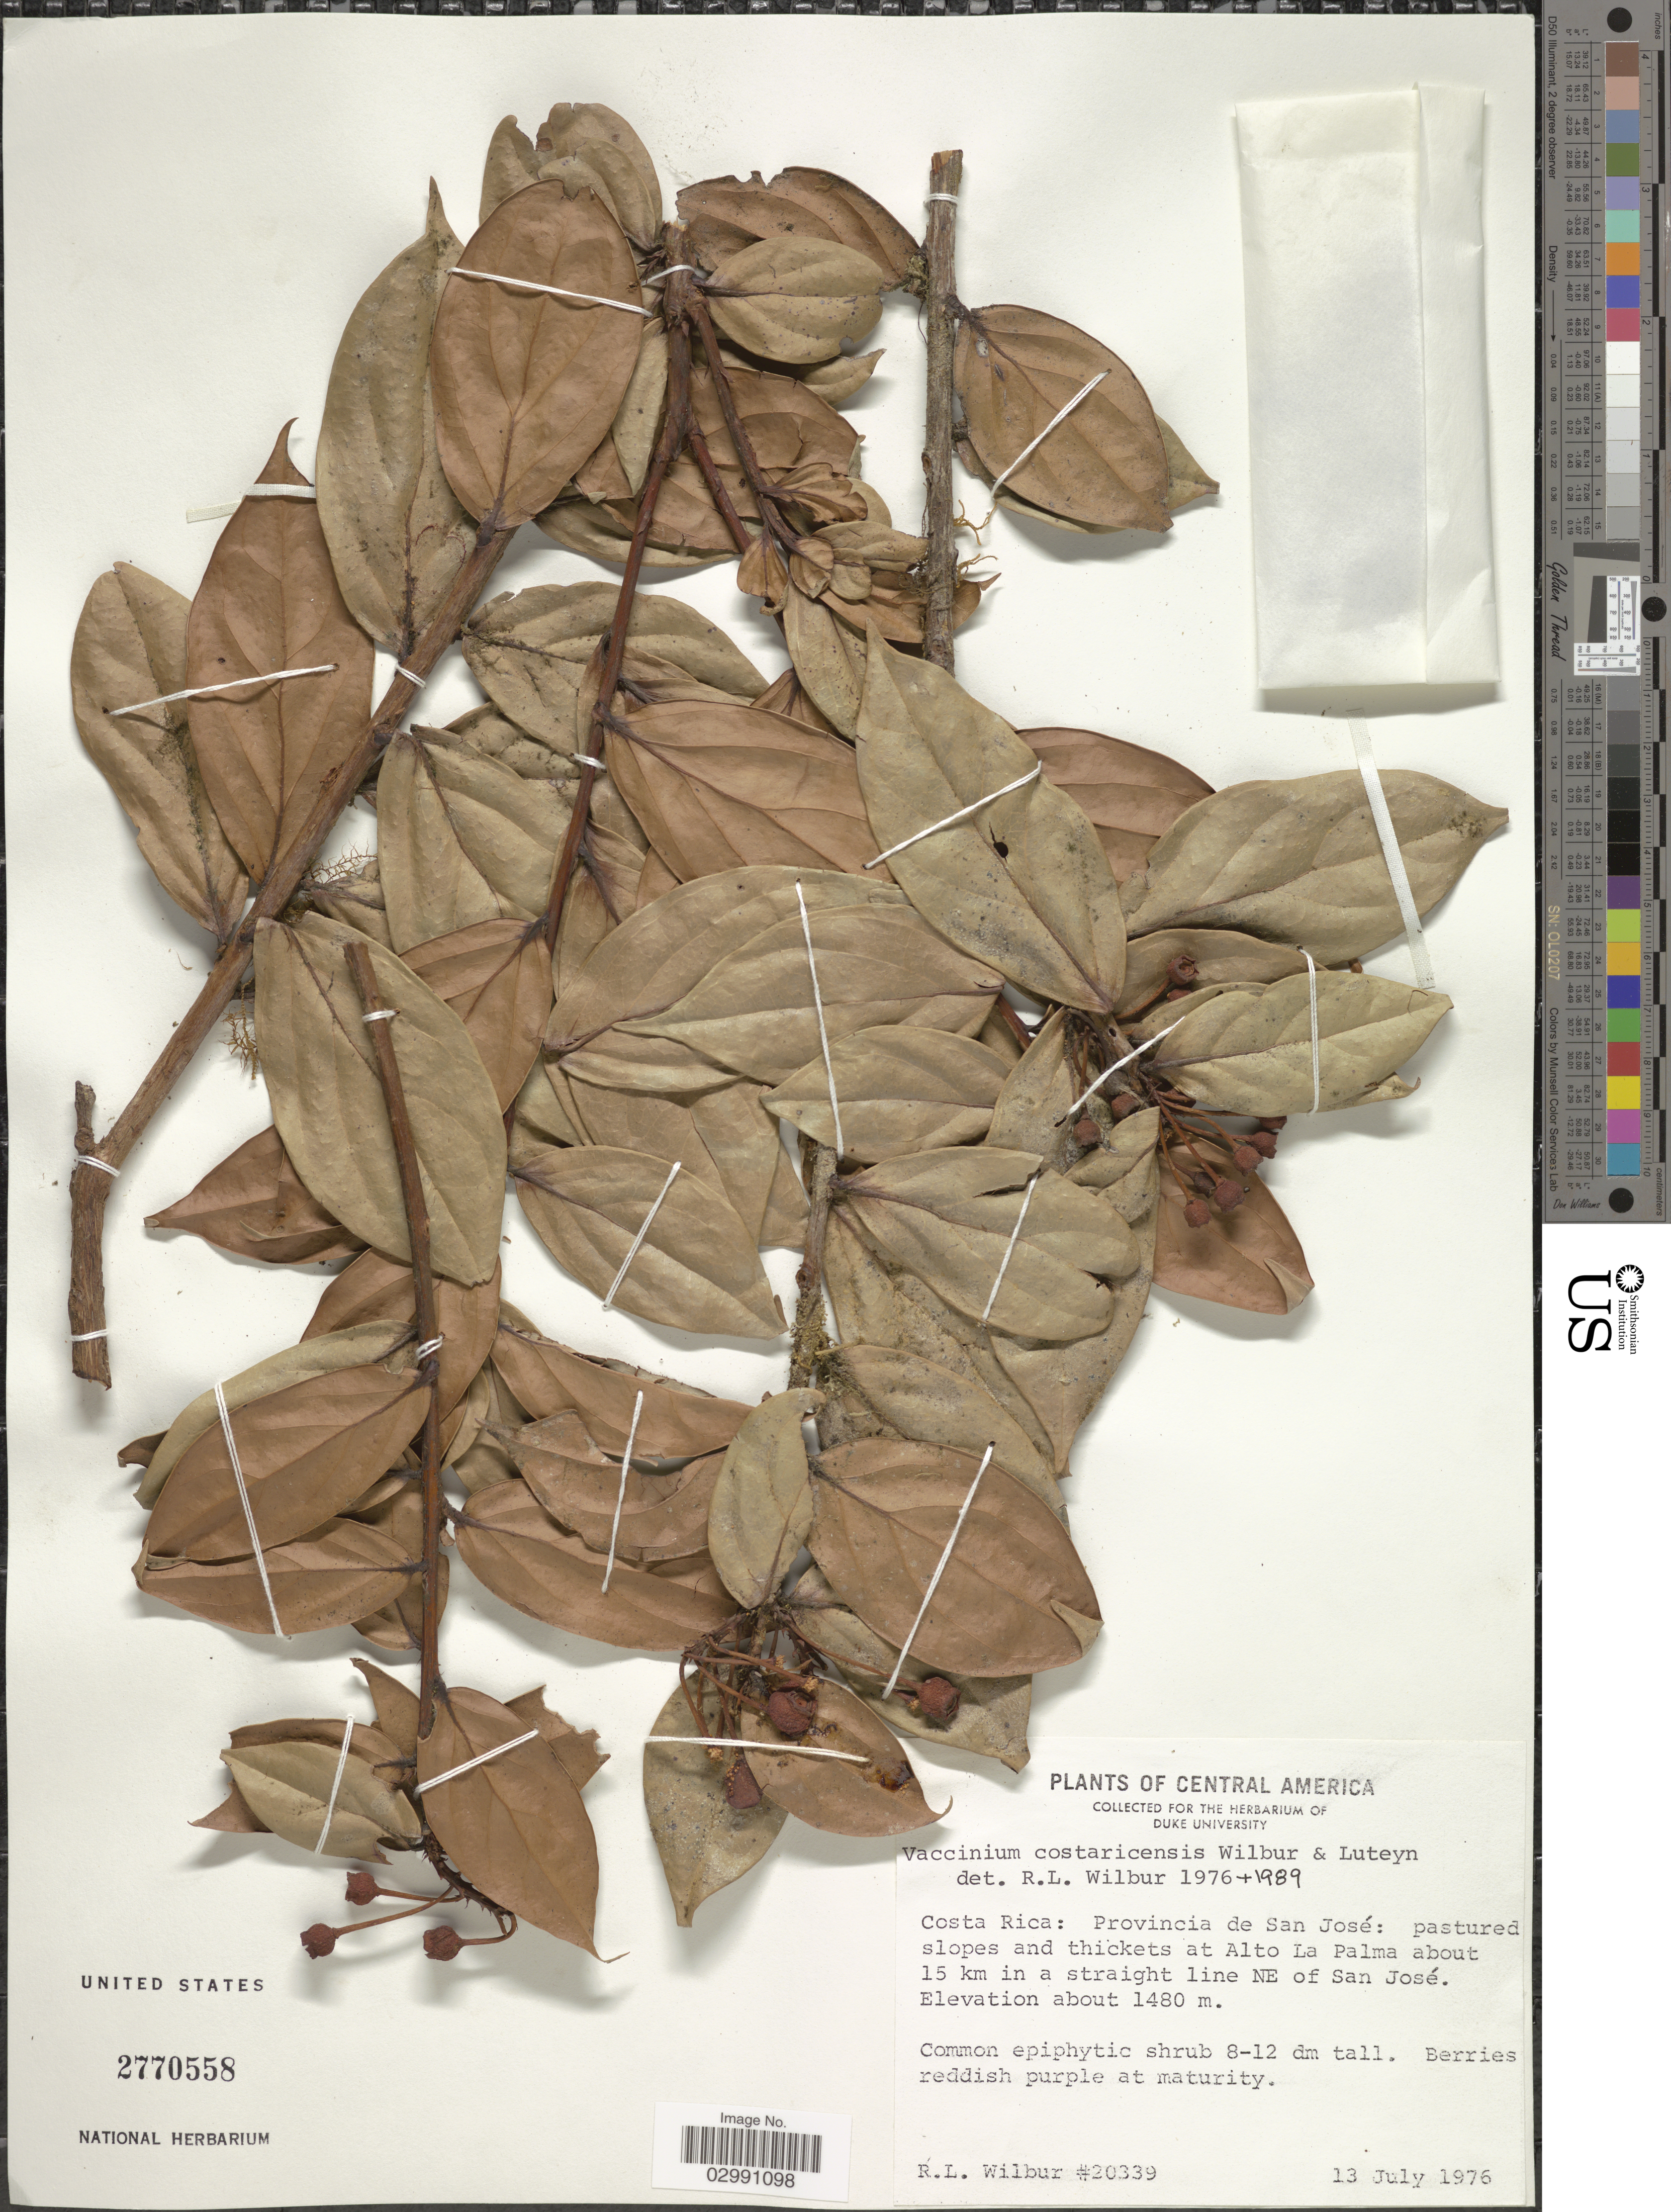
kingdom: Plantae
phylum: Tracheophyta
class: Magnoliopsida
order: Ericales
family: Ericaceae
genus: Vaccinium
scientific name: Vaccinium costaricense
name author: Wilbur & Luteyn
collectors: R. L. Wilbur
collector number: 20339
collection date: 1976-07-13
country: Costa Rica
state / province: San José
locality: Pastured slopes and thickets at Alto La Palma about 15 km in a straight line NE of San José.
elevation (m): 1480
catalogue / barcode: US 2770558